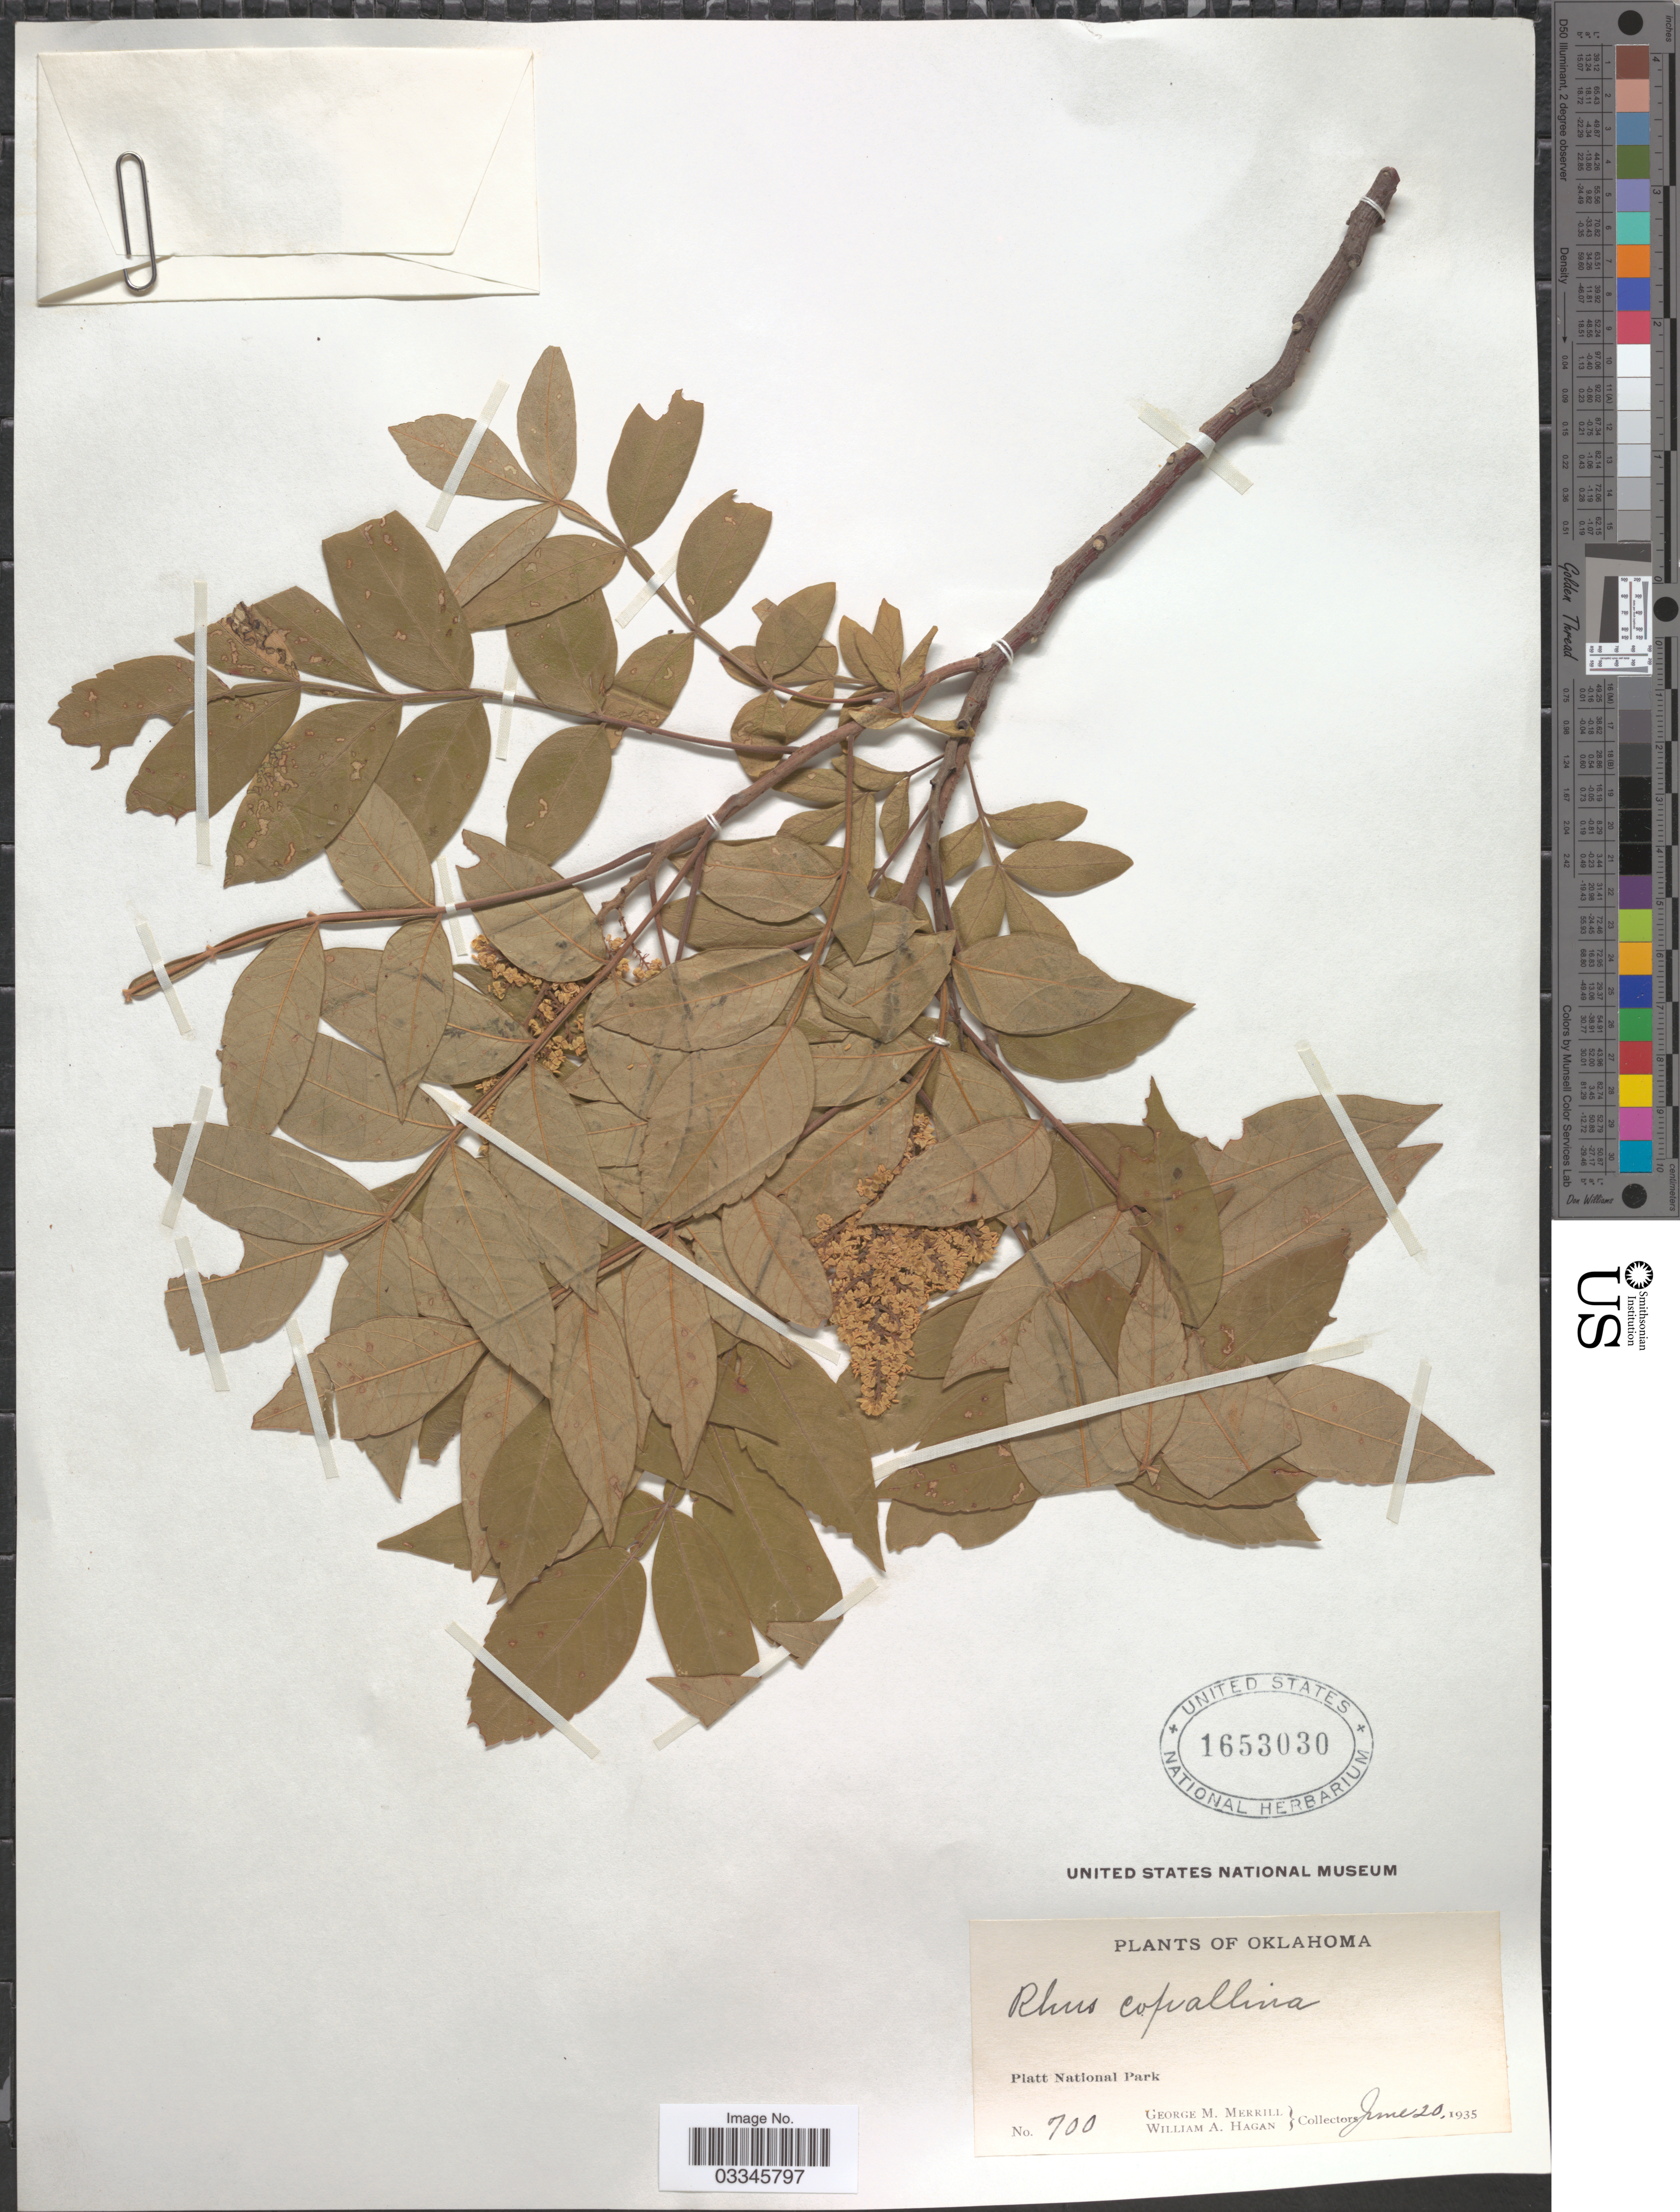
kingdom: Plantae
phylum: Tracheophyta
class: Magnoliopsida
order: Sapindales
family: Anacardiaceae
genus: Rhus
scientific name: Rhus copallinum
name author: L.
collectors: G. M. Merrill & W. Hagan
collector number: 700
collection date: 1935-06-20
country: United States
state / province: Oklahoma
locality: Platt National Park.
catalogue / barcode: US 1653030